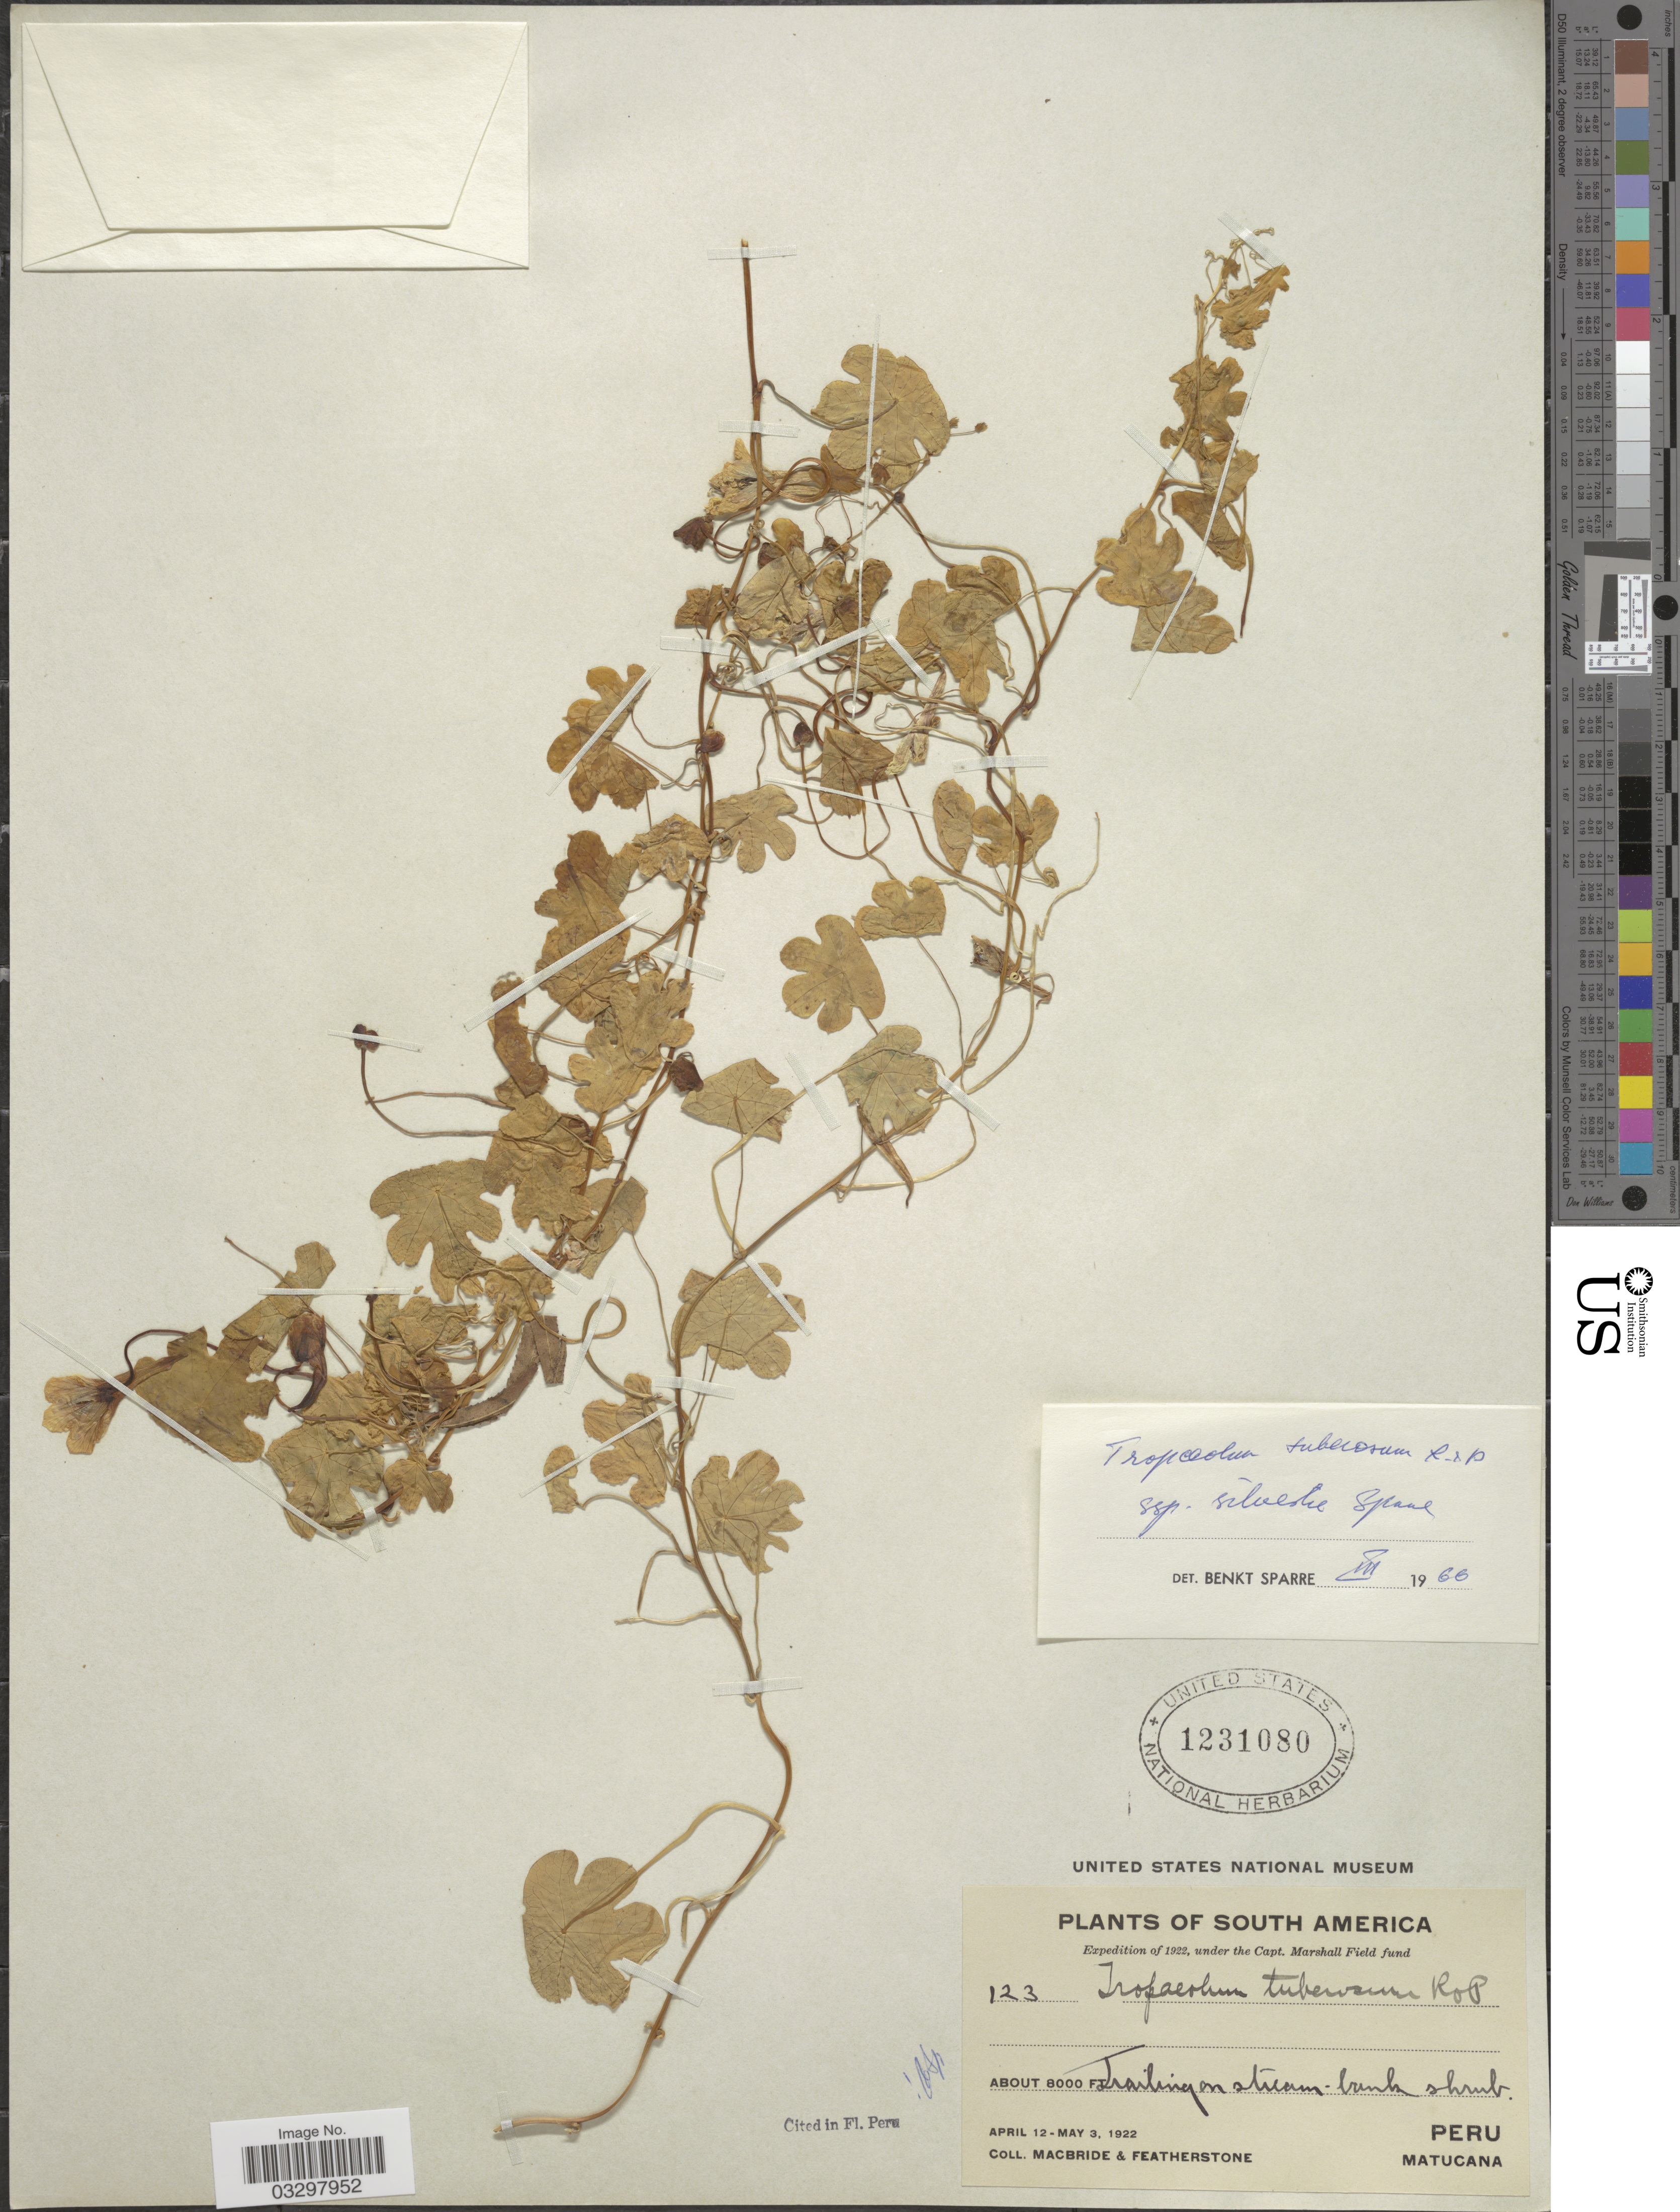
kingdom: Plantae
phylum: Tracheophyta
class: Magnoliopsida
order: Brassicales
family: Tropaeolaceae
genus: Tropaeolum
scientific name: Tropaeolum tuberosum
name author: Ruiz & Pav.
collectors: Macbride, -- & -. Featherstone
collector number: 123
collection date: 1922-04-12/1922-05-03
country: Peru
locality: Matucana.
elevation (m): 2438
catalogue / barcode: US 1231080